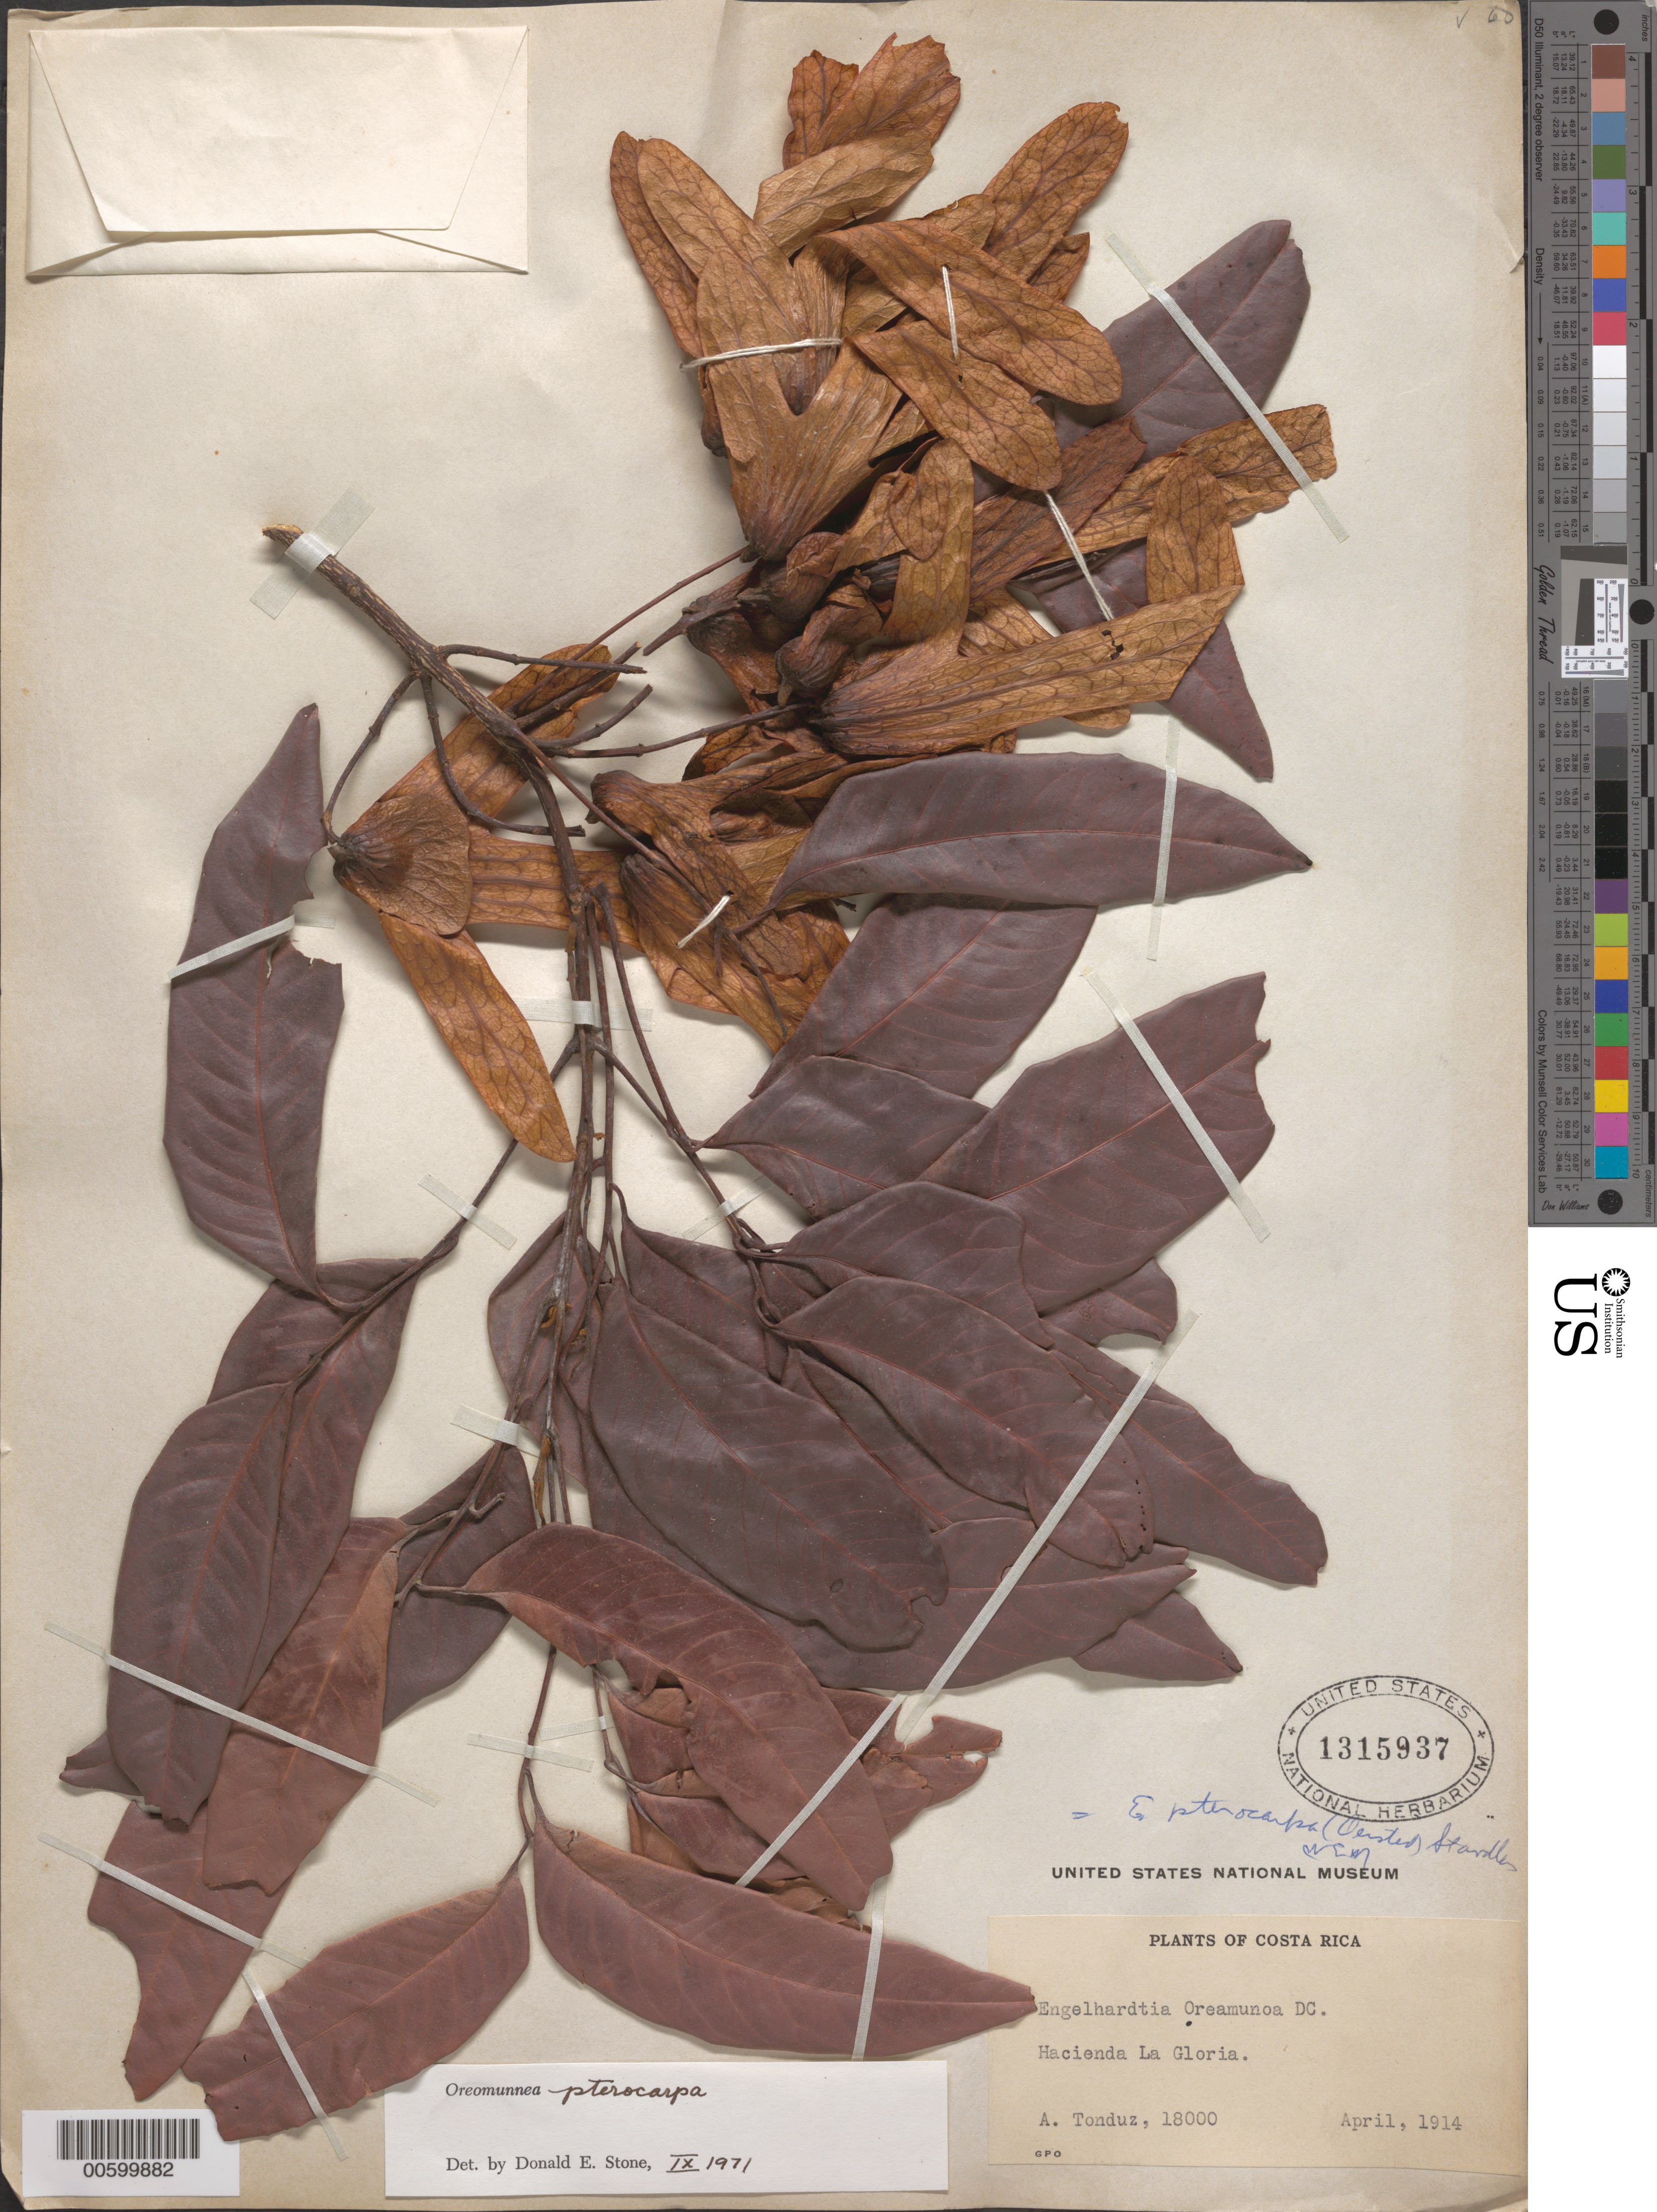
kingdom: Plantae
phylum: Tracheophyta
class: Magnoliopsida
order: Fagales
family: Juglandaceae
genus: Oreomunnea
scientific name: Oreomunnea pterocarpa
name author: Oerst.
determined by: Stone, D. E.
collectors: A. Tonduz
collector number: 18000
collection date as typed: Apr 1914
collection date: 1914-04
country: Costa Rica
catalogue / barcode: US 1315937